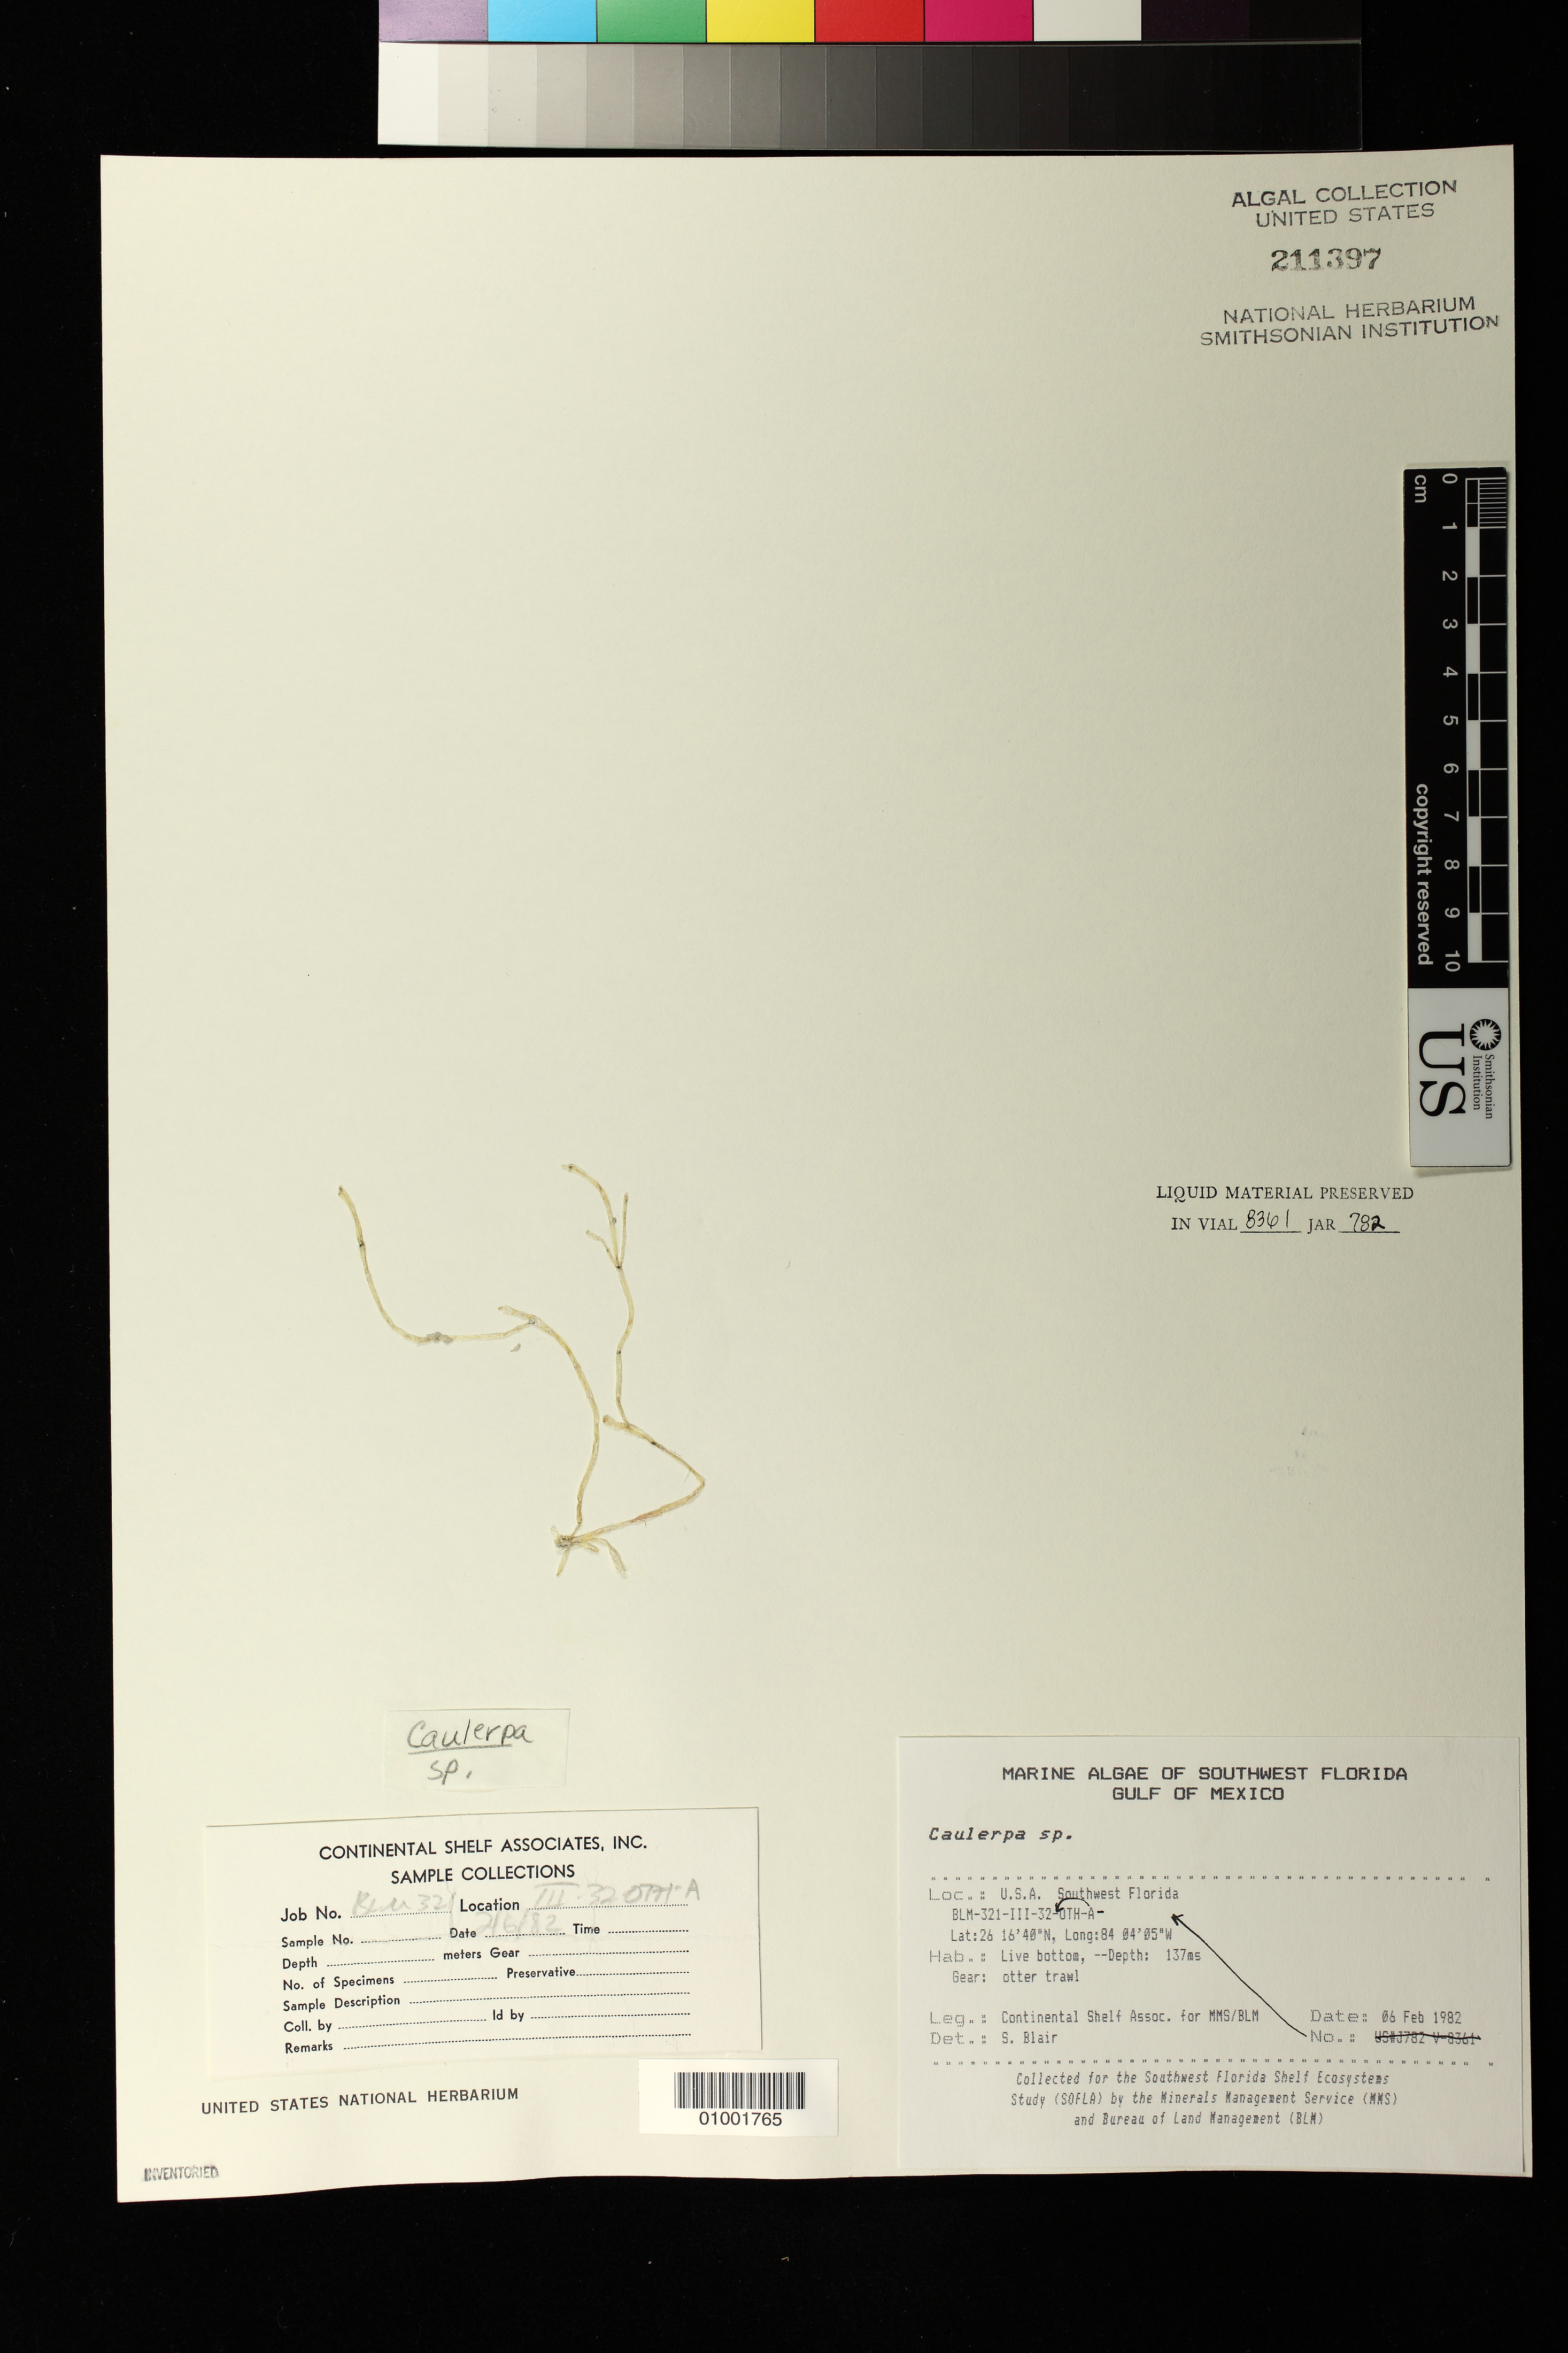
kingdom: Plantae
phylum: Chlorophyta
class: Ulvophyceae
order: Bryopsidales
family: Caulerpaceae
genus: Caulerpa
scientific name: Caulerpa sp.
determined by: Blair, S. M.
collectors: Continental Shelf Associates for the MMS/BLM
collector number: BLM-321-III-32-A-OTH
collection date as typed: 06 Feb 1982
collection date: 1982-02-06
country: United States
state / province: Florida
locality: Gulf of Mexico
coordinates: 26 16'40"N, 84 04'05"W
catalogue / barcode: US 211397